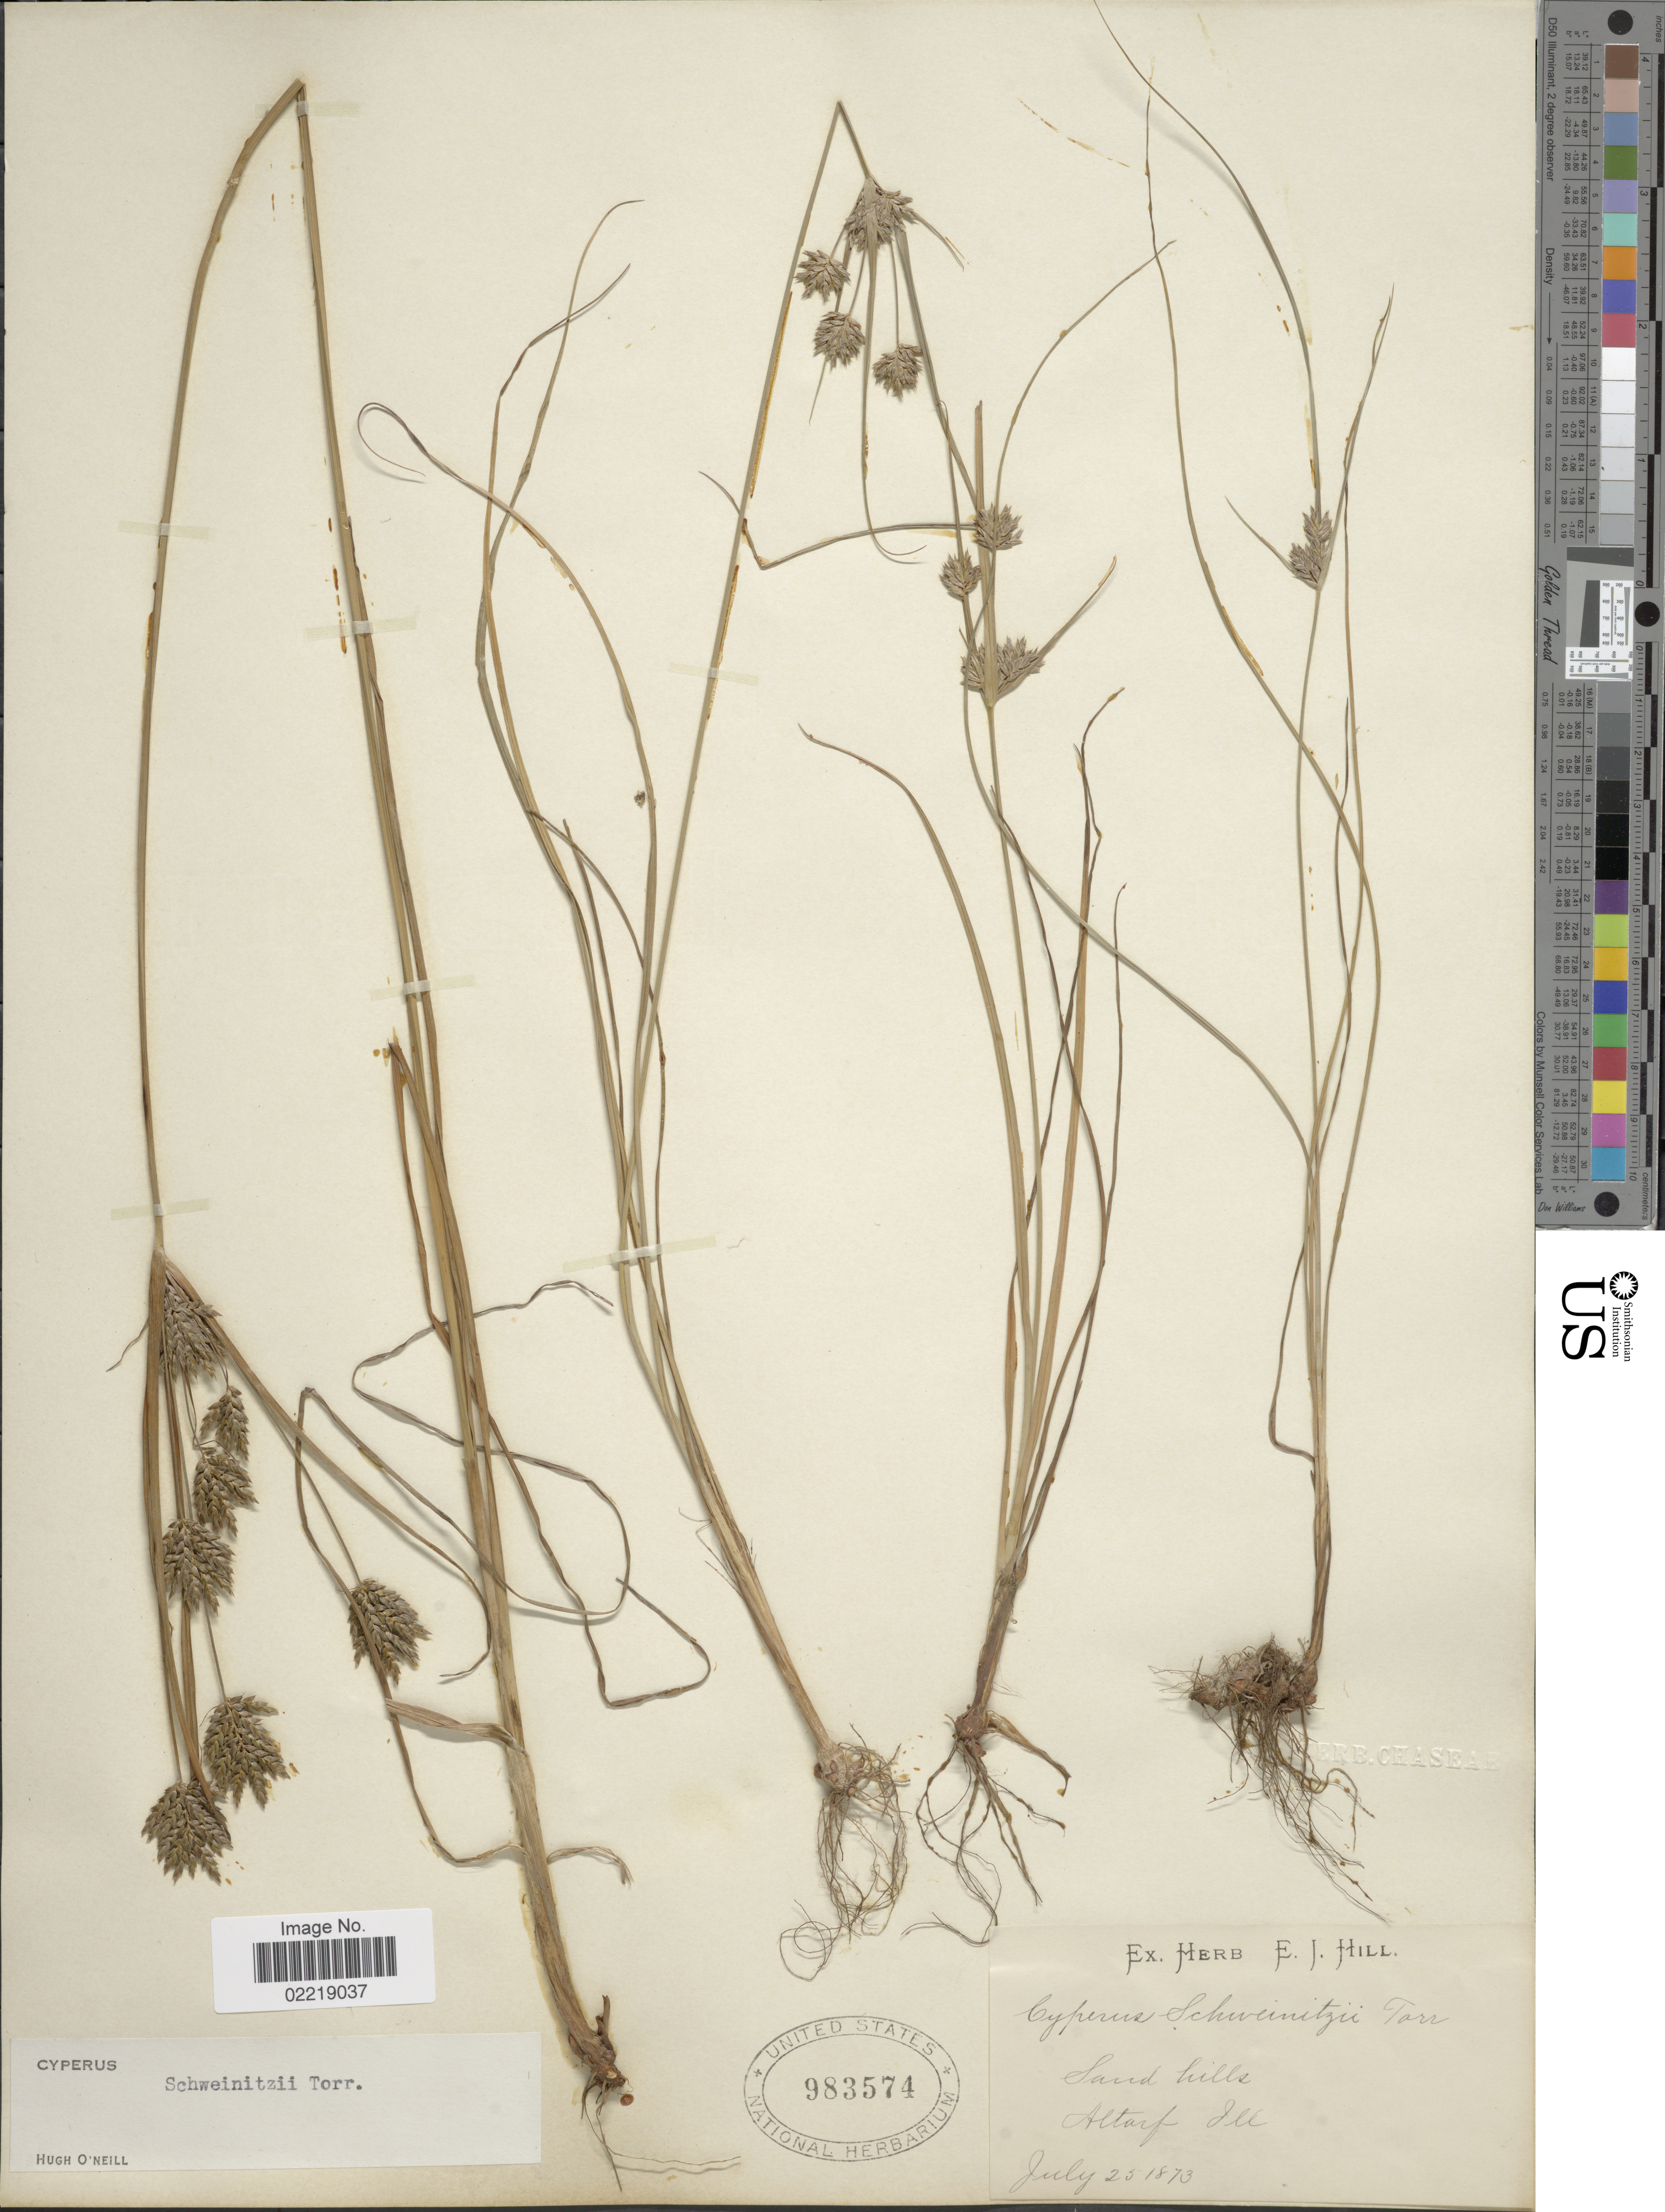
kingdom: Plantae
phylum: Tracheophyta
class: Liliopsida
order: Poales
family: Cyperaceae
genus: Cyperus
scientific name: Cyperus schweinitzii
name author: Torr.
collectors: ex herb. E.J. Hill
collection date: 1873-07-25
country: United States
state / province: Illinois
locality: Sand hills, Altarf.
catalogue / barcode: US 983574